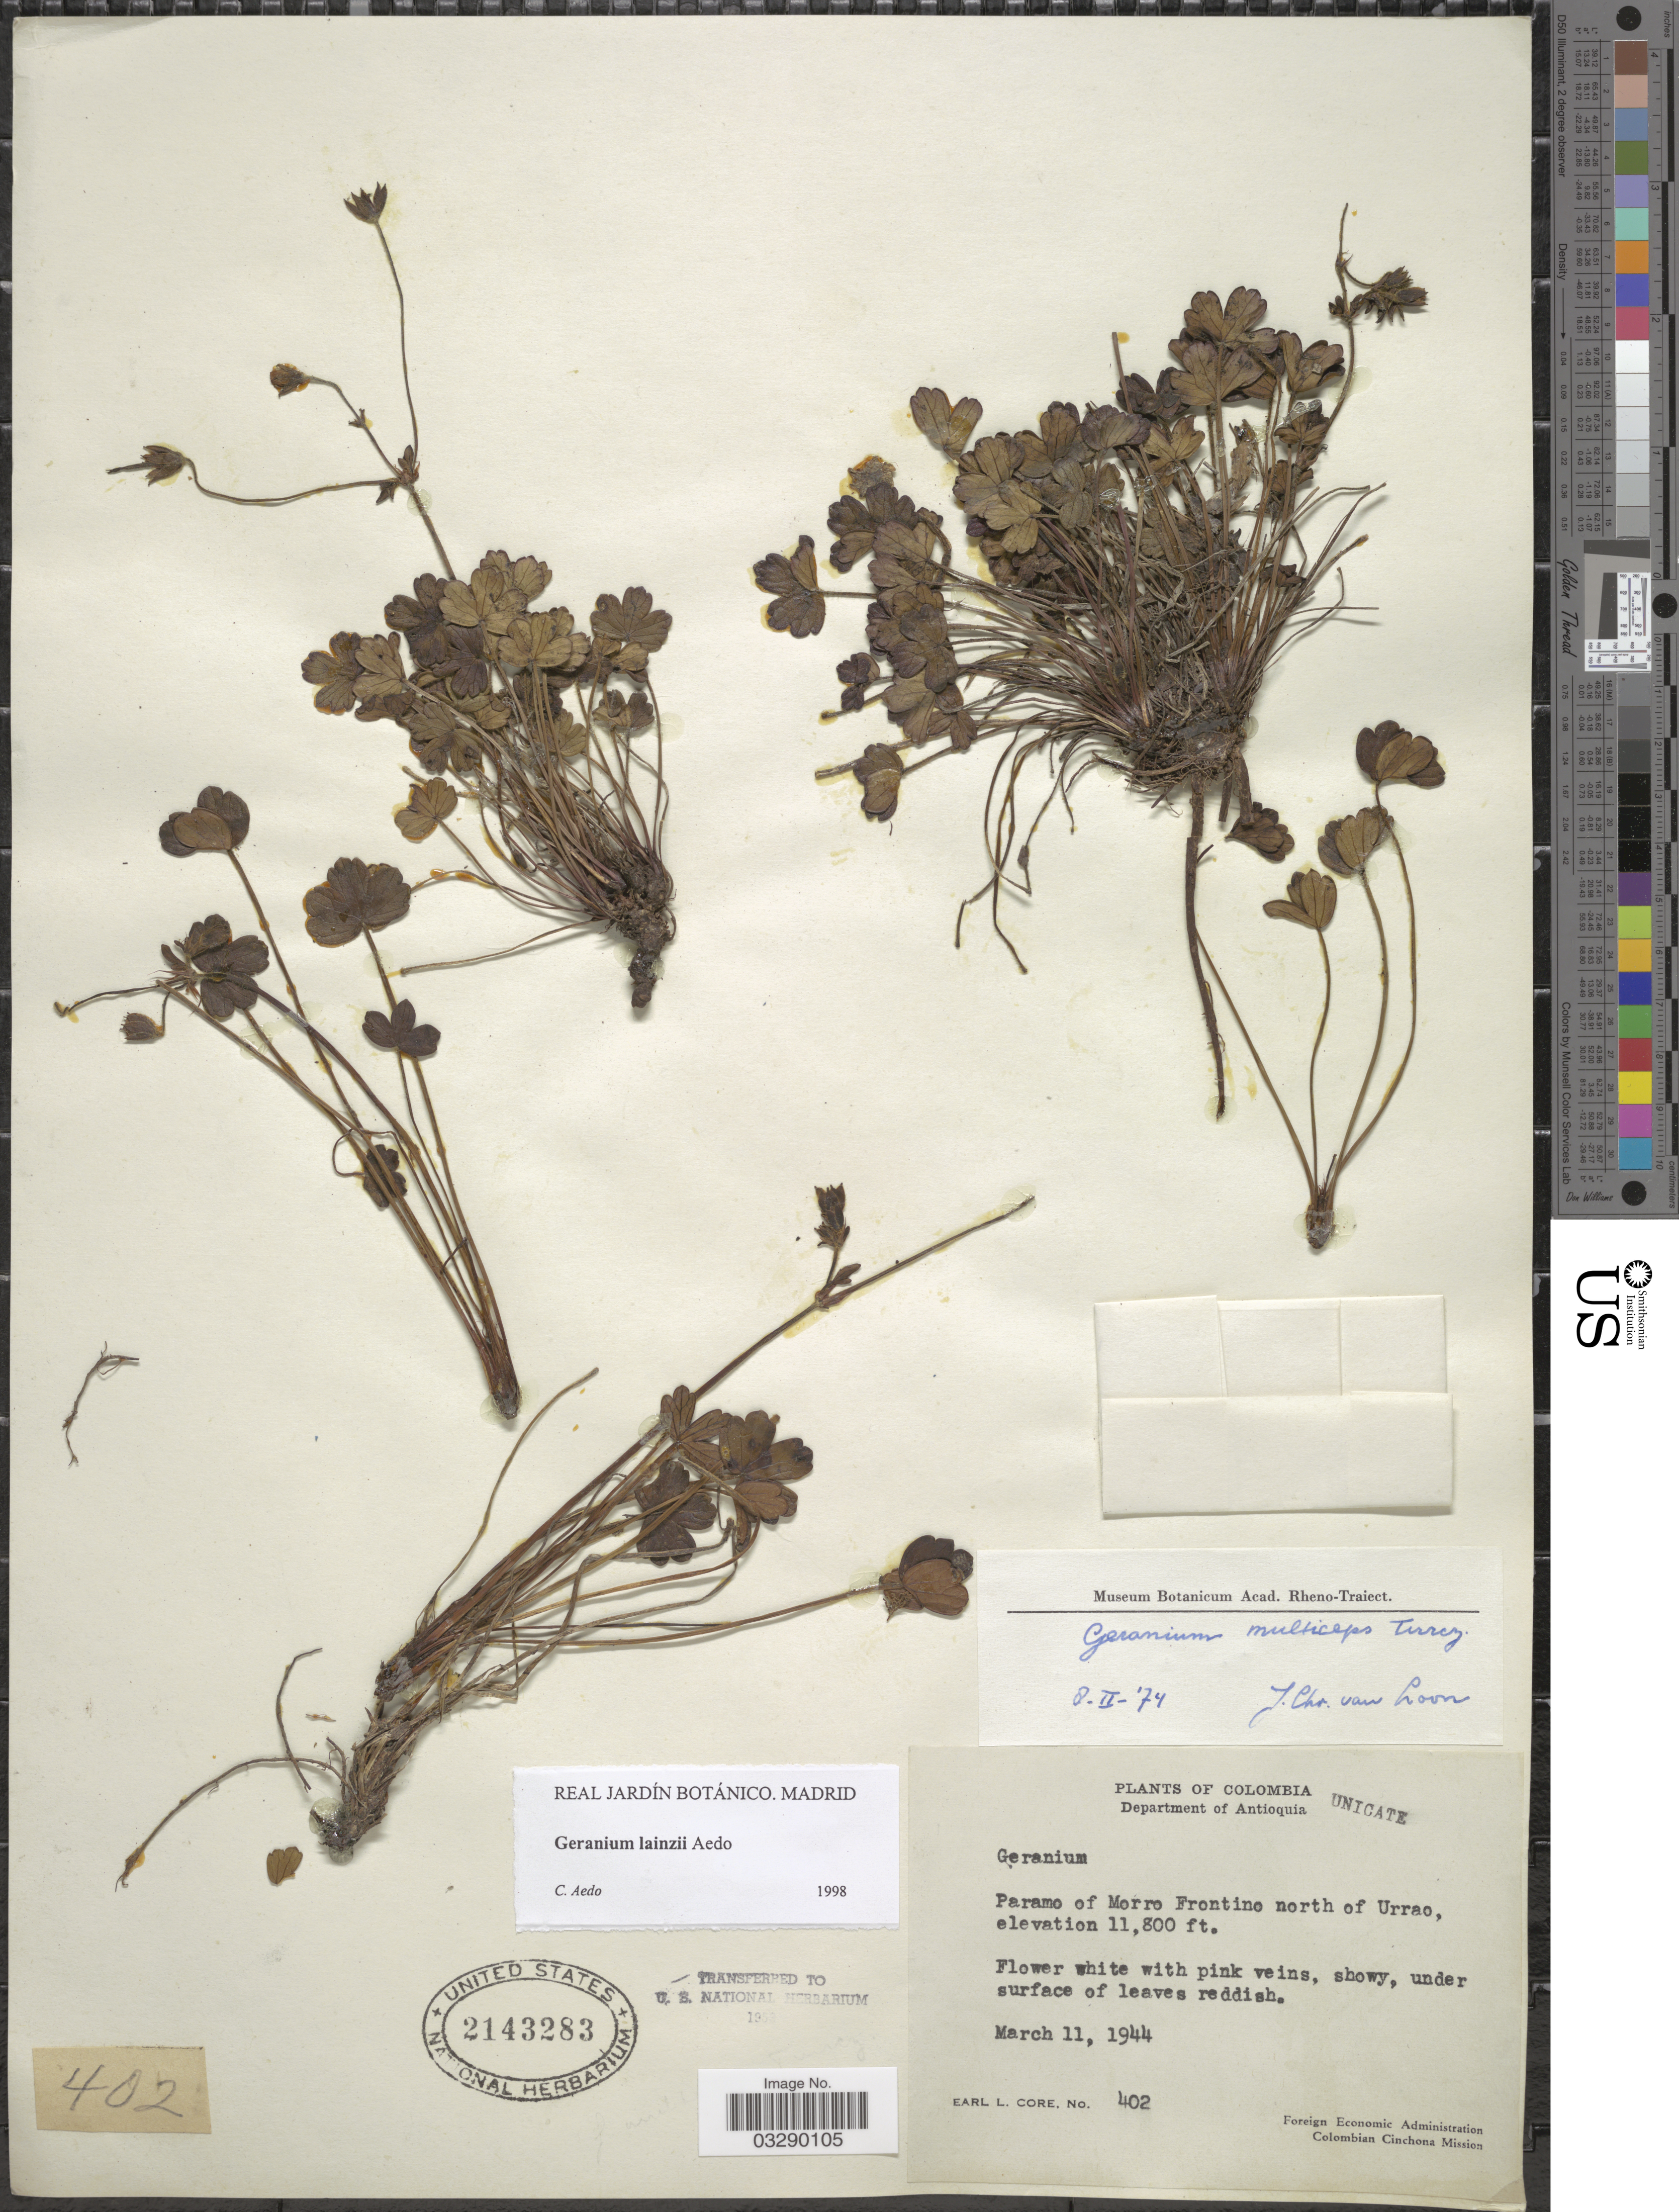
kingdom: Plantae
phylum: Tracheophyta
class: Magnoliopsida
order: Geraniales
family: Geraniaceae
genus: Geranium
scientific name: Geranium lainzii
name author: Aedo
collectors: E. L. Core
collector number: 402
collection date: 1944-03-11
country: Colombia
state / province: Antioquia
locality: Department of Antioquia. Paramo of Morro Frontino north of Urrao.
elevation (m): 3597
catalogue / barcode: US 2143283